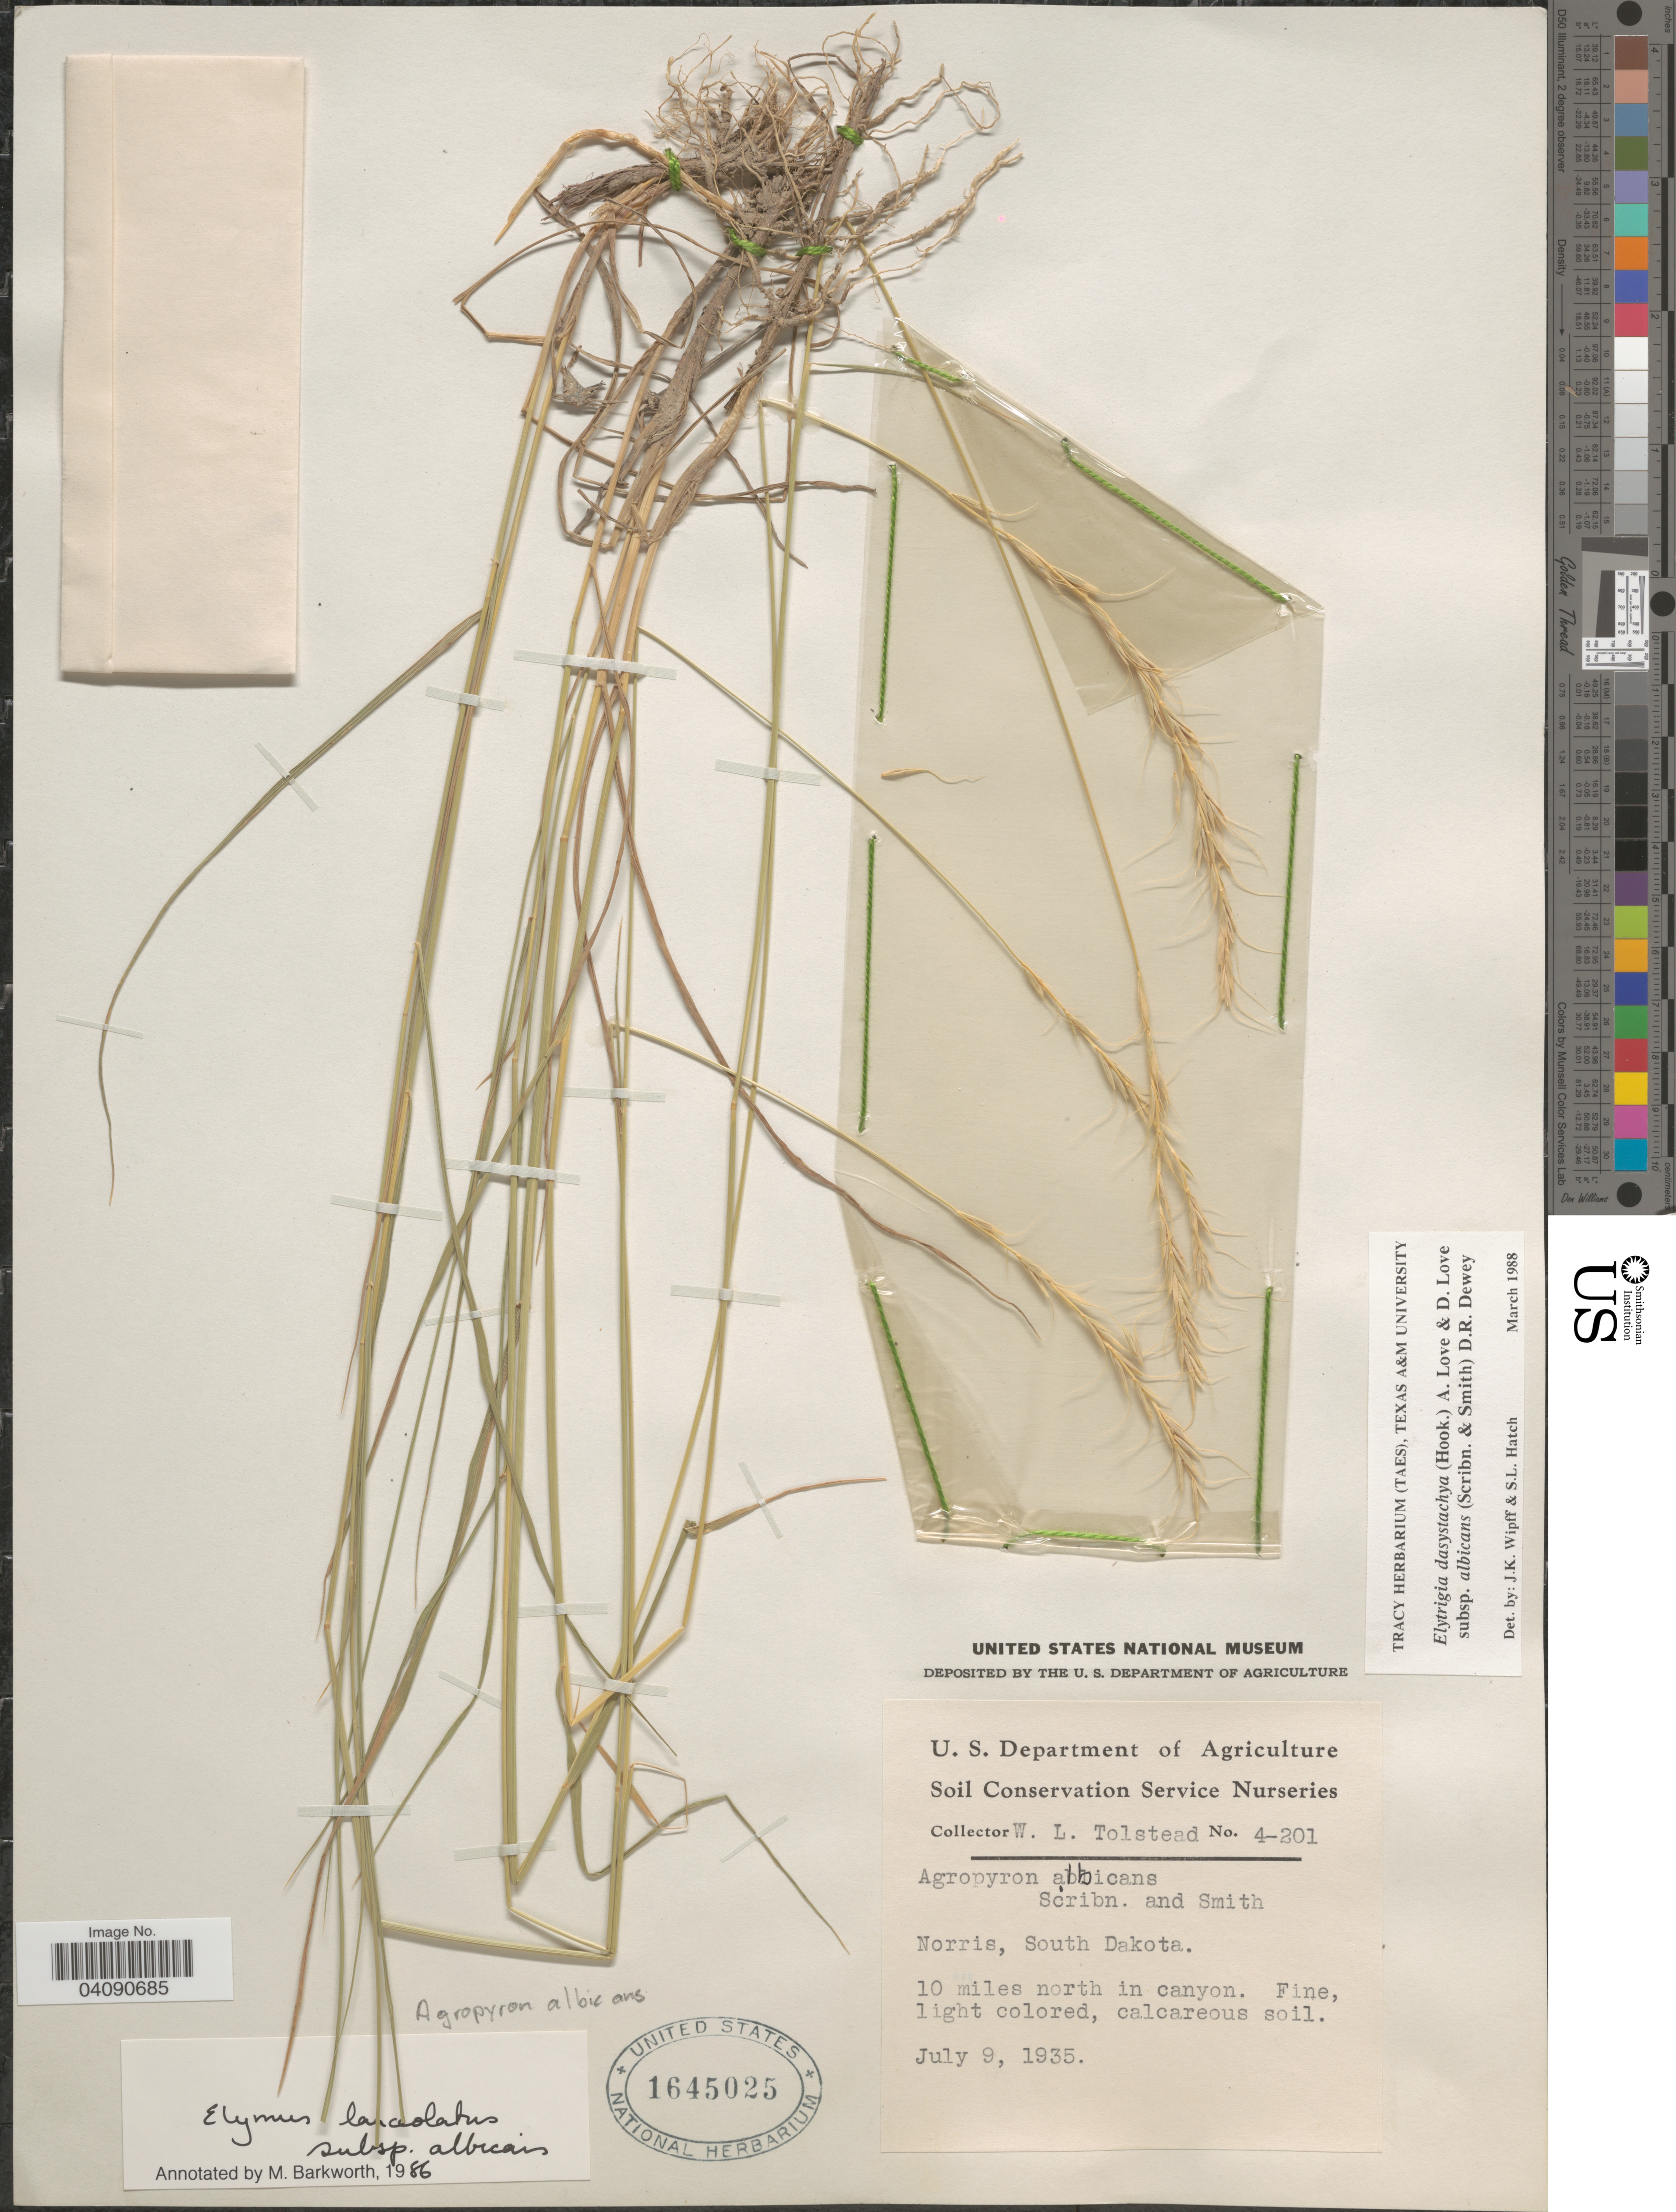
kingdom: Plantae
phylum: Tracheophyta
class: Liliopsida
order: Poales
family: Poaceae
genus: Elymus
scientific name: Elymus albicans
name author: (Scribn. & J.G. Sm.) Á. Löve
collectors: W. Tolstead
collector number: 4-201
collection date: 1935-07-09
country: United States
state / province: South Dakota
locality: Norris. 10 miles north in canyon.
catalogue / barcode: US 1645025